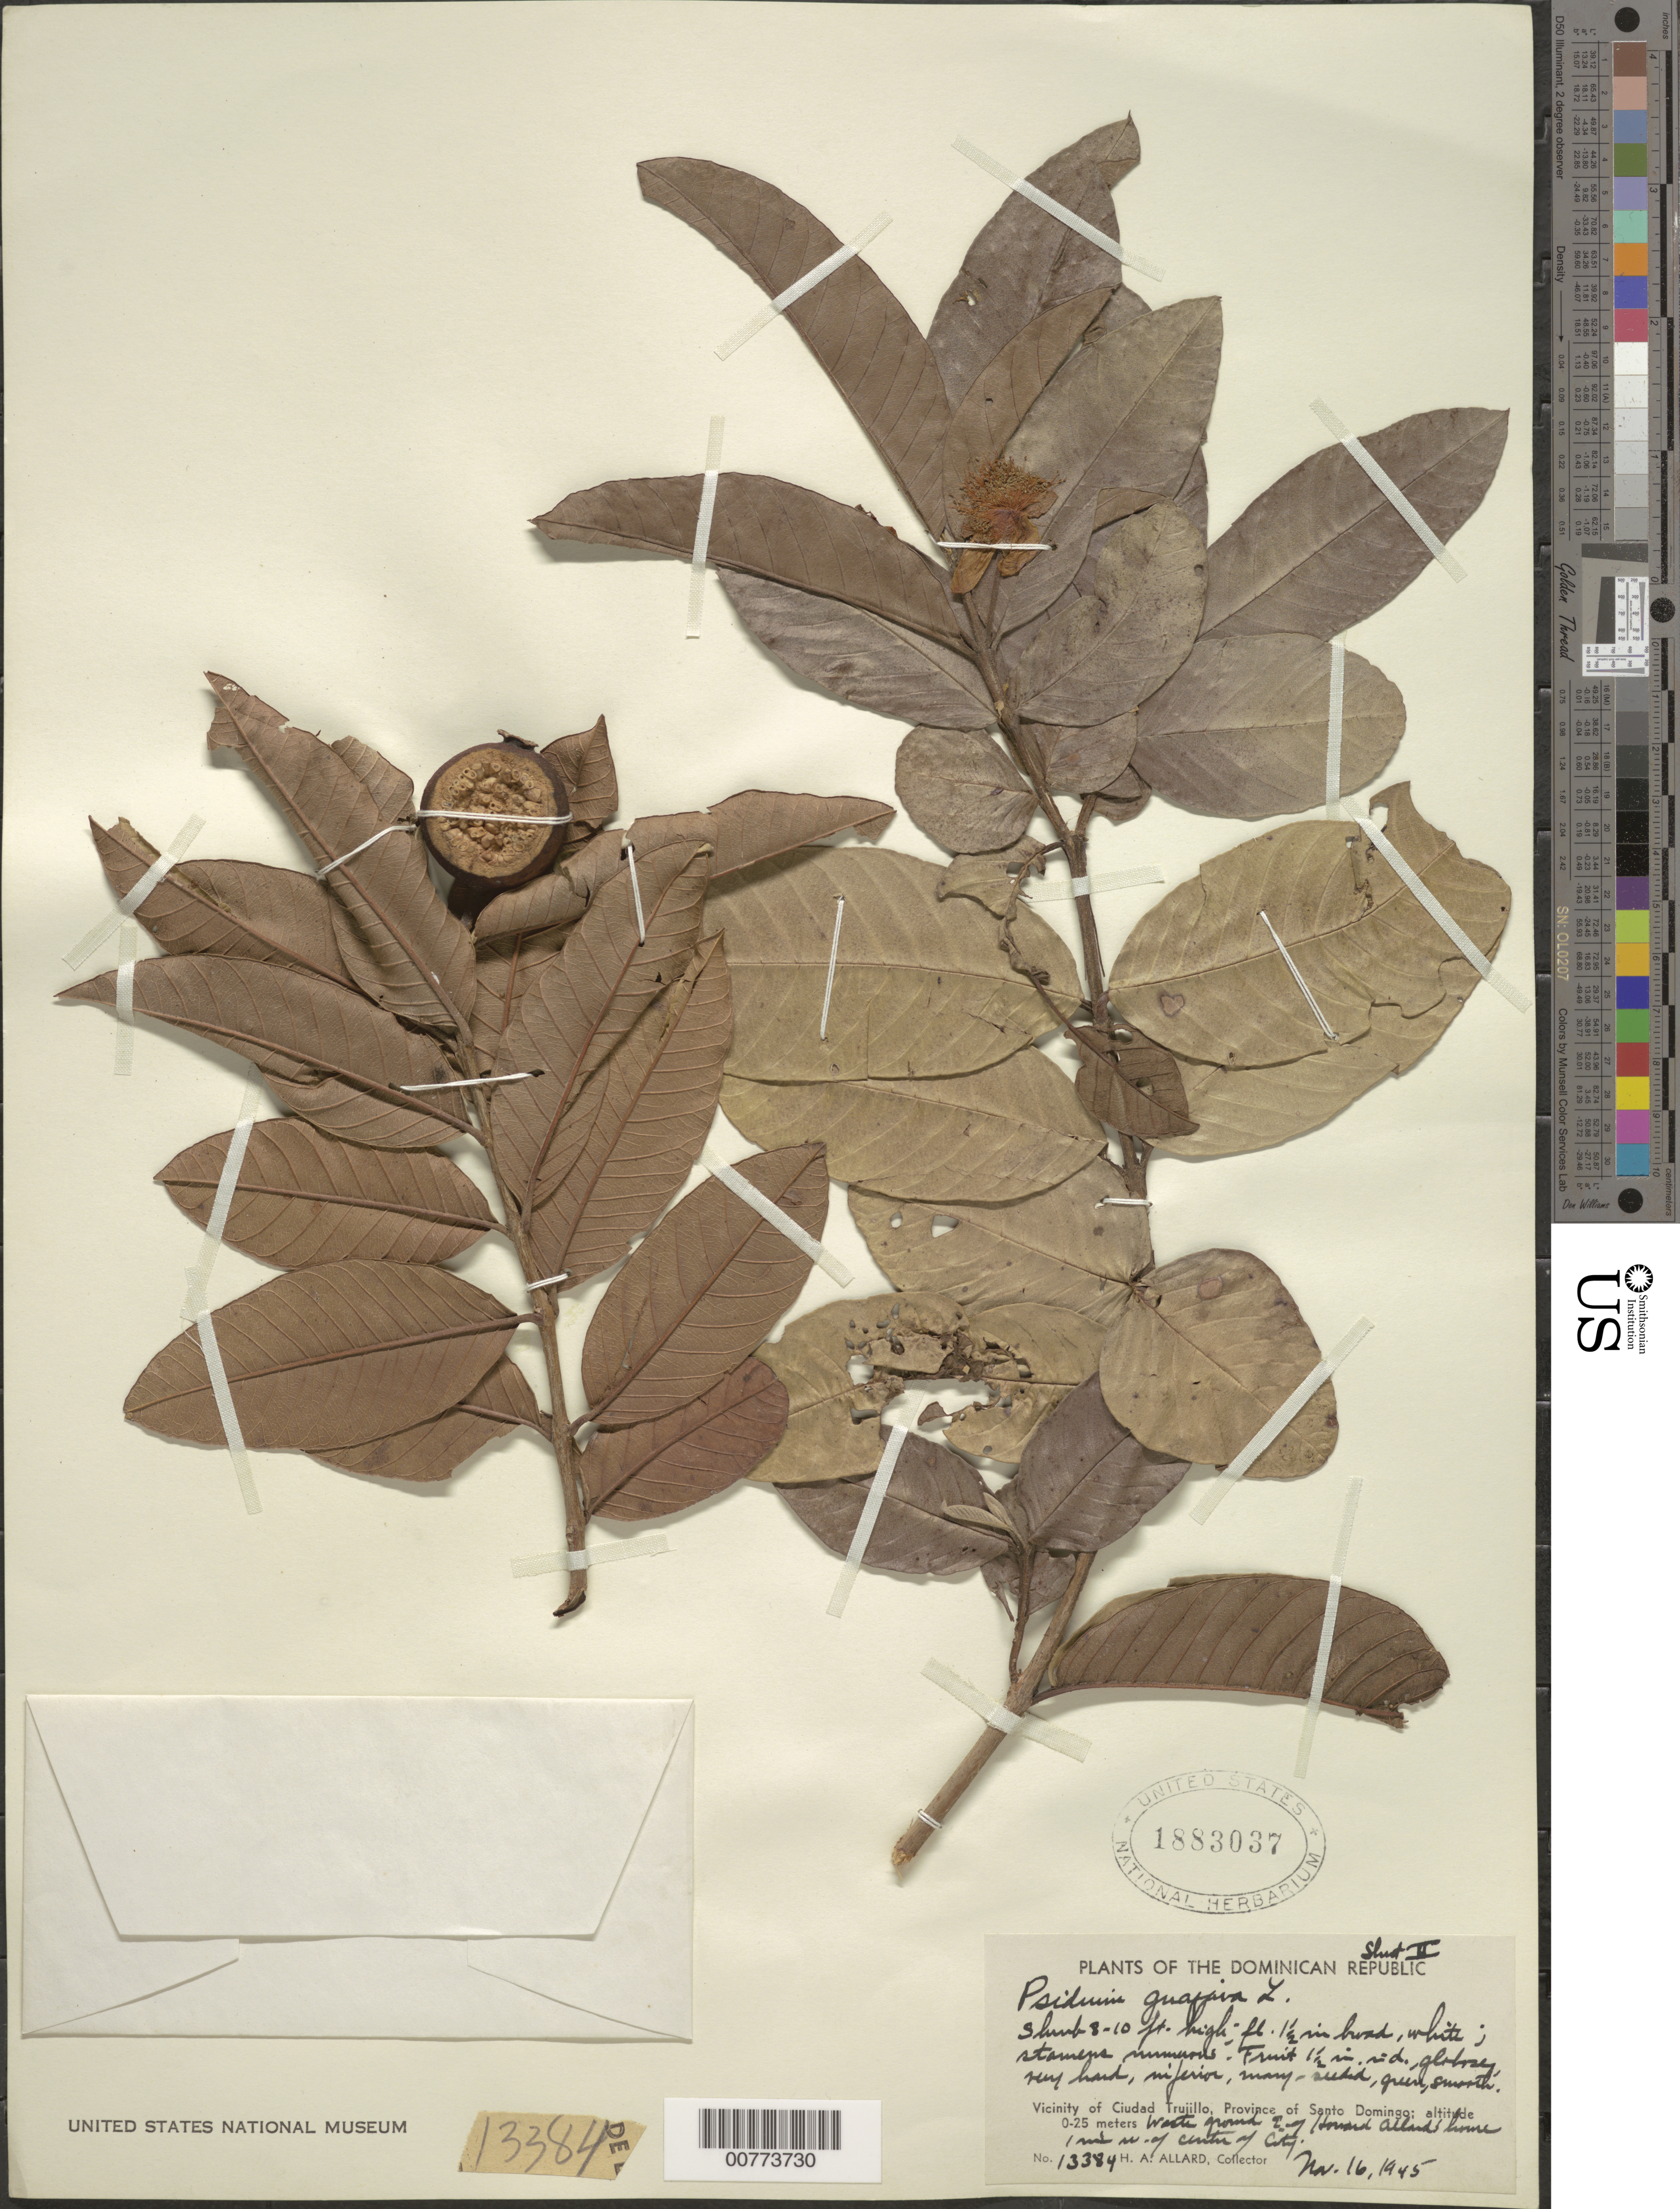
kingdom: Plantae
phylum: Tracheophyta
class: Magnoliopsida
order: Myrtales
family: Myrtaceae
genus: Psidium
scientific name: Psidium guajava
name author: L.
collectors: H. A. Allard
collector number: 13384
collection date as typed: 16 Nov 1945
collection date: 1945-11-16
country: Dominican Republic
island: Hispaniola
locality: Province of Santo Domingo, vicinity of Ciudad Trujillo, east of Howard Allard's home, 1 mile of center of city.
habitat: Waste ground.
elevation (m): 0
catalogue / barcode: US 1883037